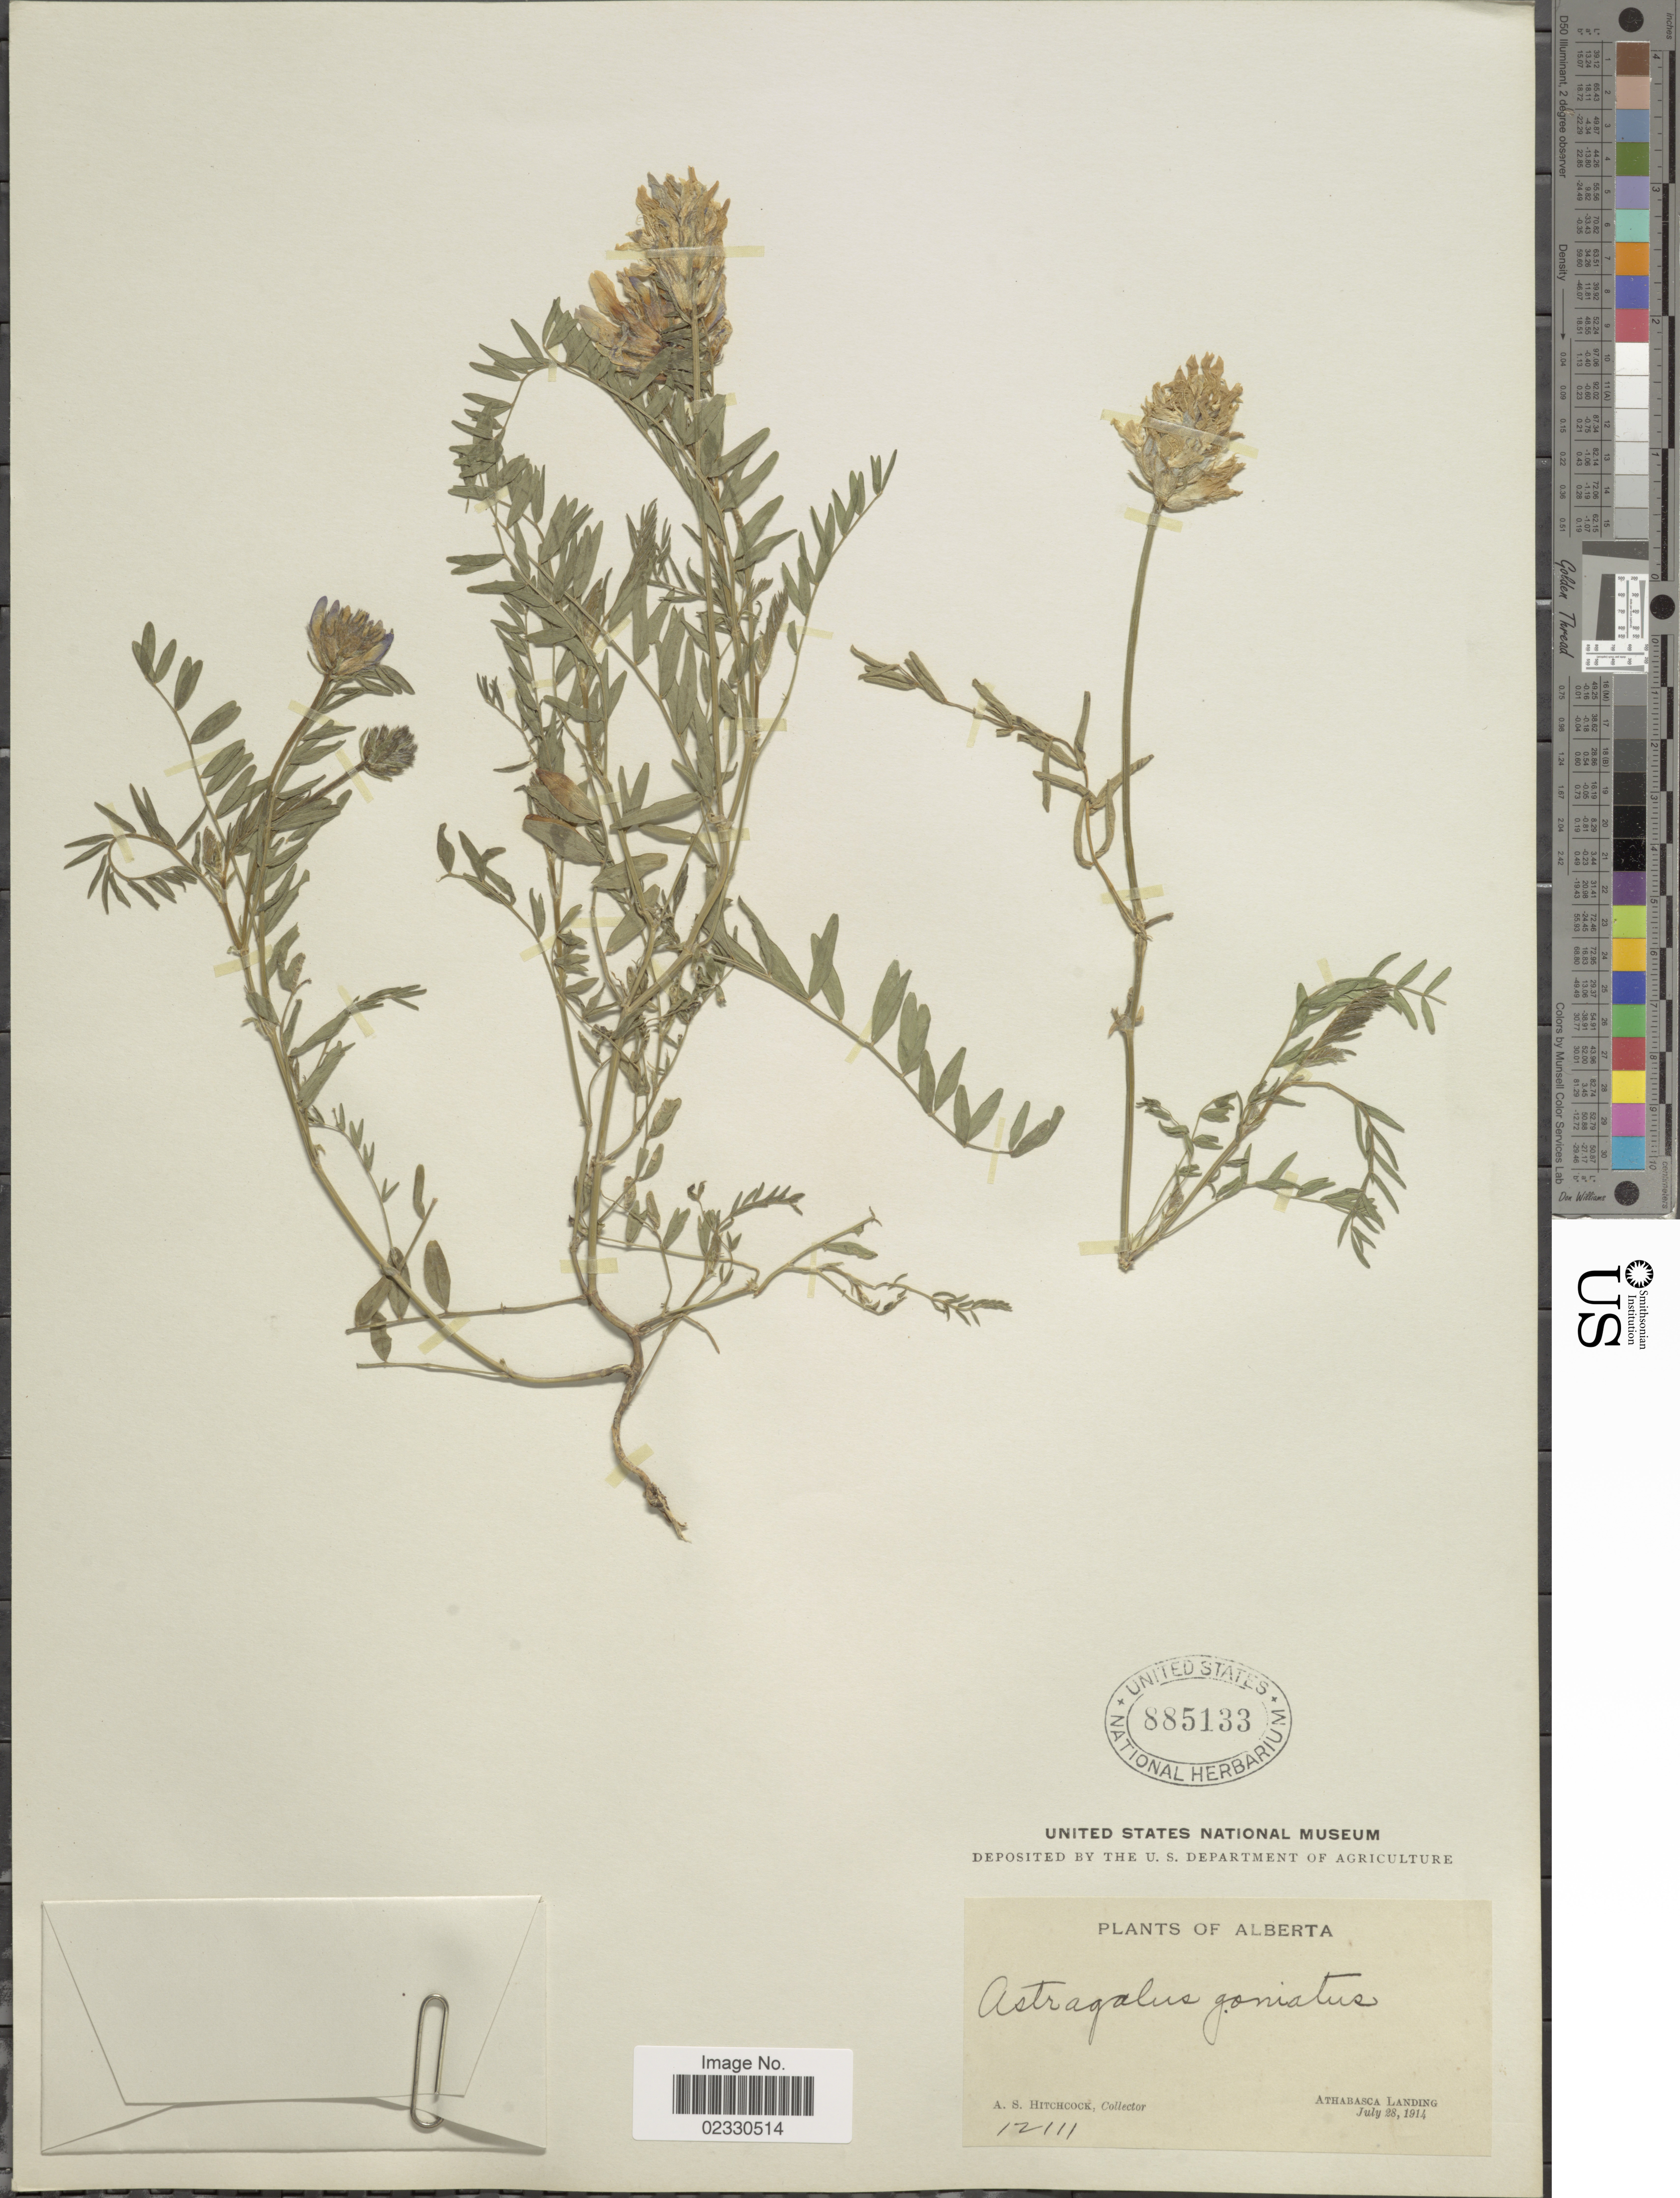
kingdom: Plantae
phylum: Tracheophyta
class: Magnoliopsida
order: Fabales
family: Fabaceae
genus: Astragalus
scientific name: Astragalus dasyglottis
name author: DC.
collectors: A. S. Hitchcock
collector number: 12111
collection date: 1914-07-28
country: Canada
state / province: Alberta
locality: Athabasca Landing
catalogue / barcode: US 885133